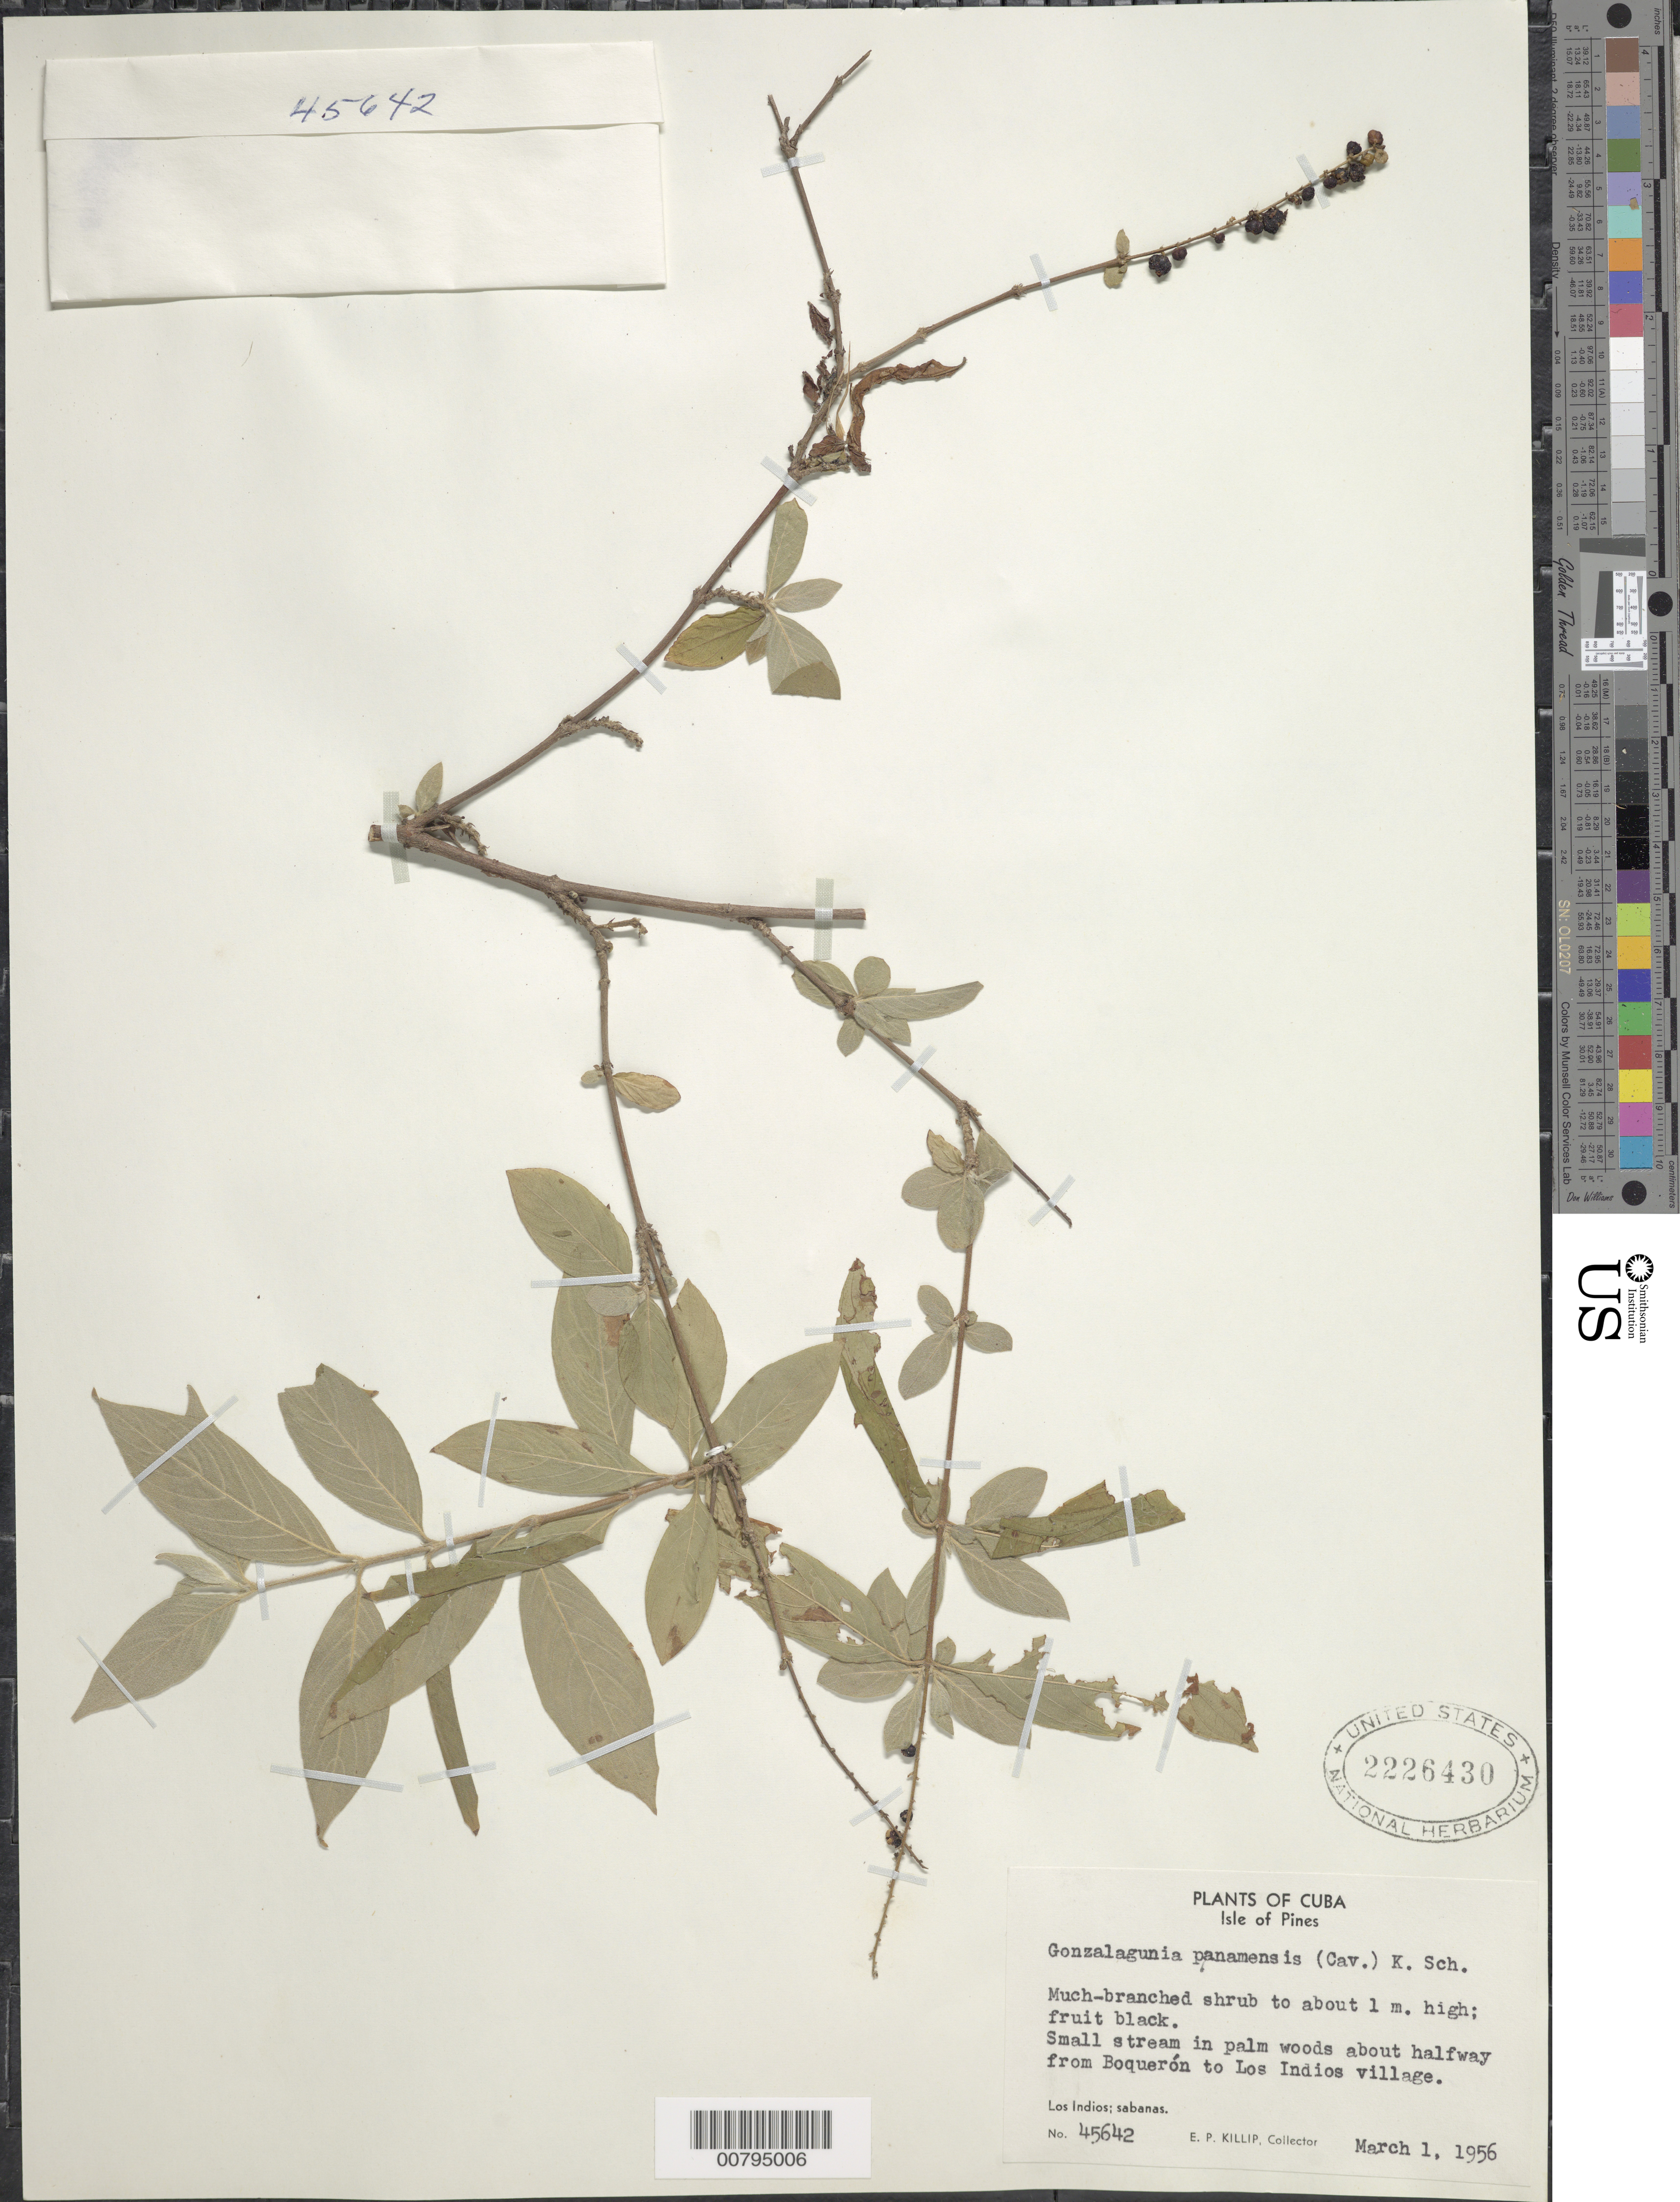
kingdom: Plantae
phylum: Tracheophyta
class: Magnoliopsida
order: Gentianales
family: Rubiaceae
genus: Gonzalagunia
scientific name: Gonzalagunia panamensis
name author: (Cav.) K. Schum.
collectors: E. P. Killip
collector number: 45642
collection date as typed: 01 Mar 1956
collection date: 1956-03-01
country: Cuba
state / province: Isla de La Juventud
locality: About halfway from Boqueron to Los Indios village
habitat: Small stream in palm woods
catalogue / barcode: US 2226430